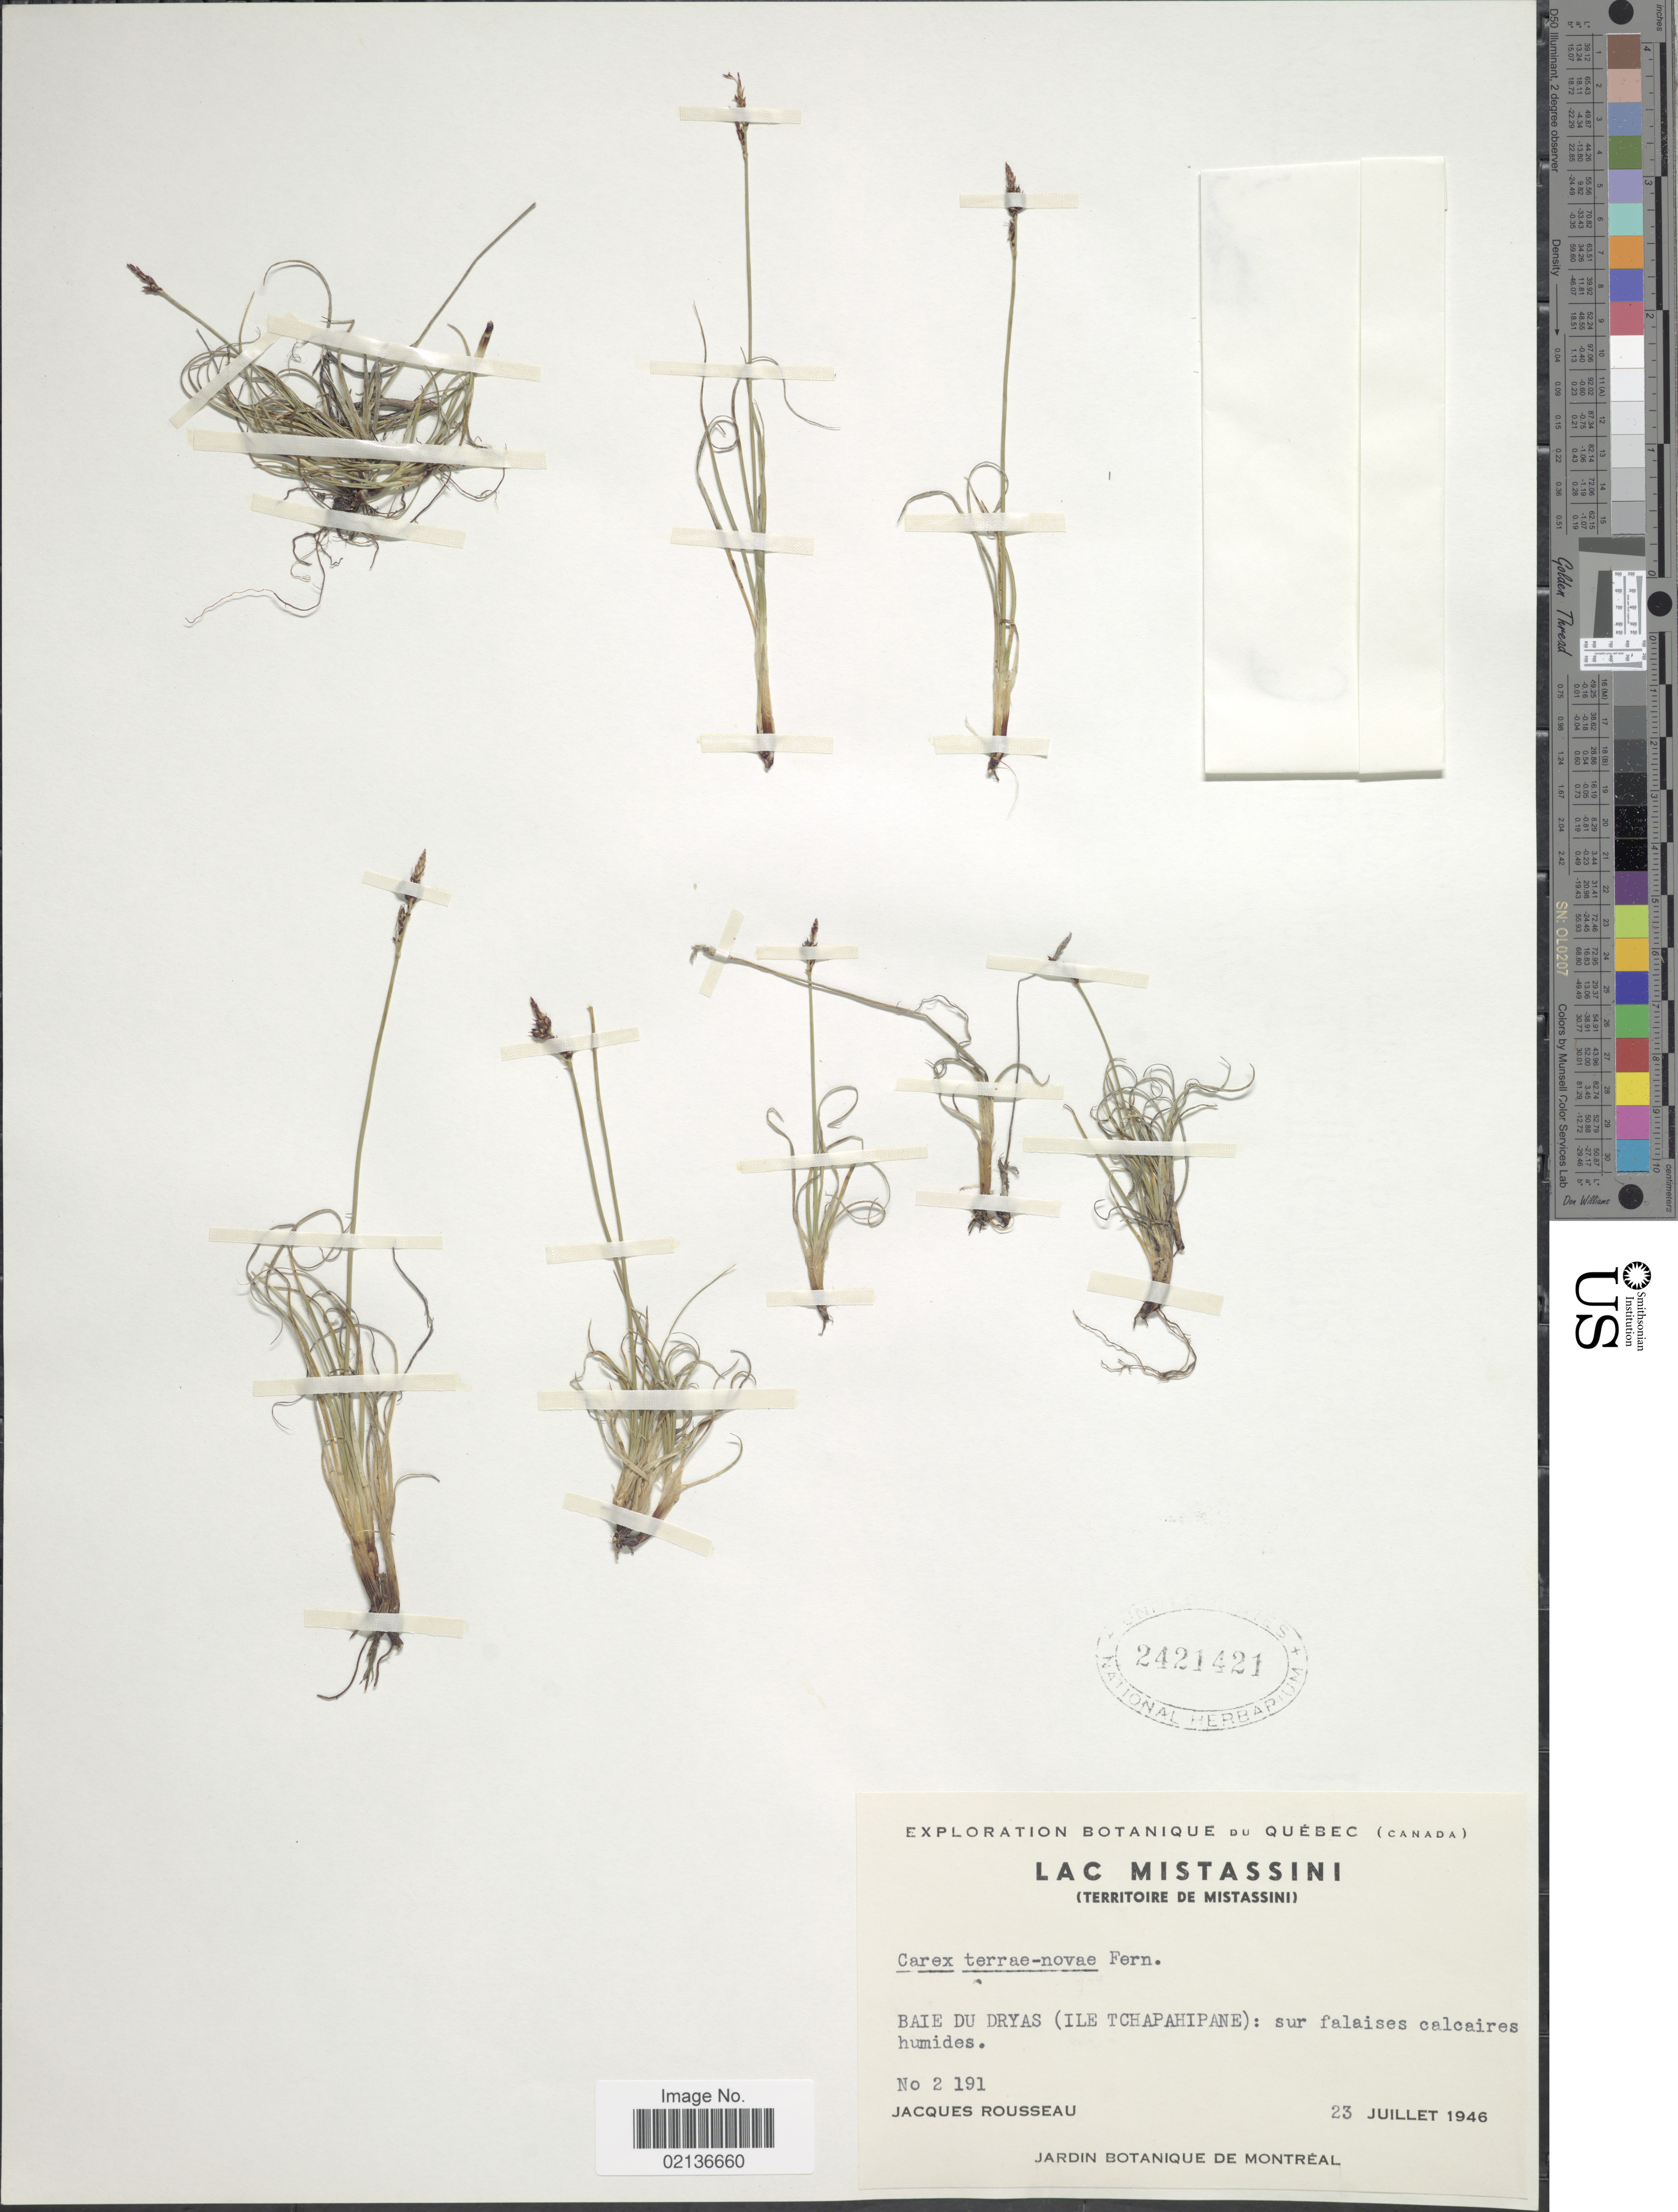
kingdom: Plantae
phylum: Tracheophyta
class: Liliopsida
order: Poales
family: Cyperaceae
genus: Carex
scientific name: Carex glacialis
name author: Mack.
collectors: J. Rousseau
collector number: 2191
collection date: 1946-07-23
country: Canada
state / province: Quebec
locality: Lac Mistassino (Territoire De Mistassini) Baie Du Dryas (Ile Tchapahipane) sur falaises calcaires humides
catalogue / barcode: US 2421421